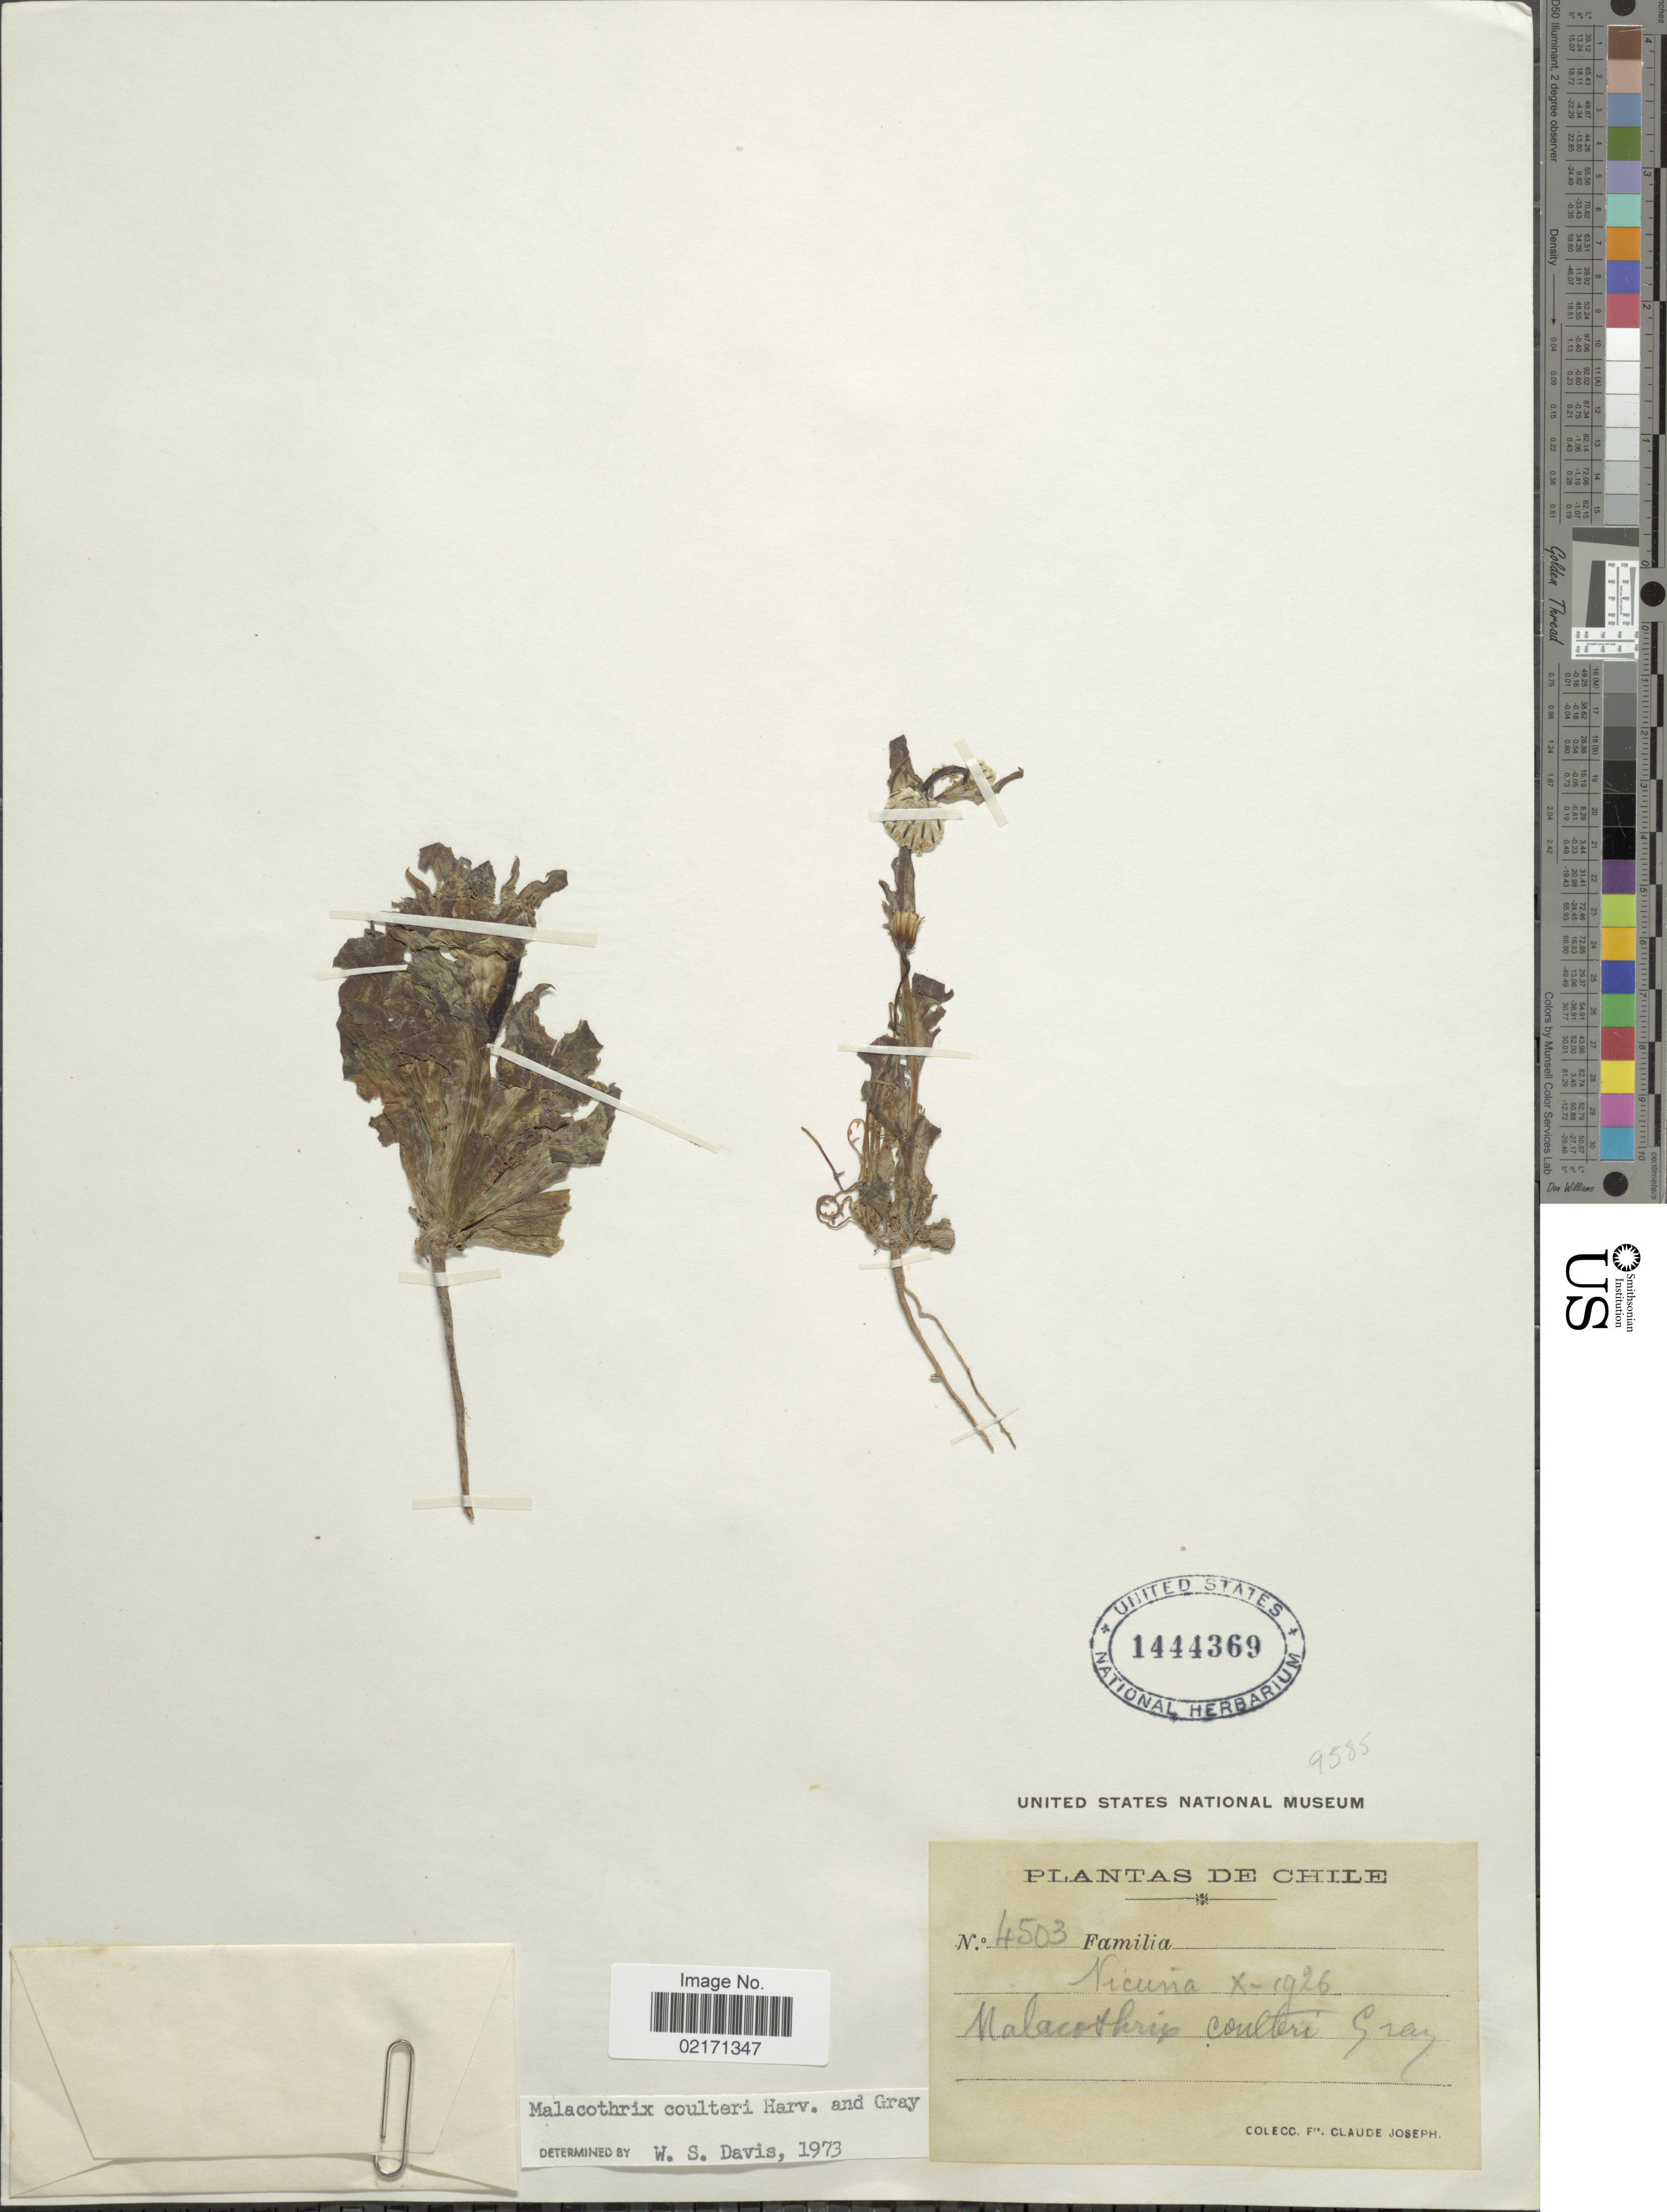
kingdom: Plantae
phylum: Tracheophyta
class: Magnoliopsida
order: Asterales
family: Asteraceae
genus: Malacothrix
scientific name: Malacothrix coulteri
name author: Harv. & A. Gray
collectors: Bro. Claude-Joseph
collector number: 4503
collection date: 1926-10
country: Chile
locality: Vicuna.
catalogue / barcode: US 1444369